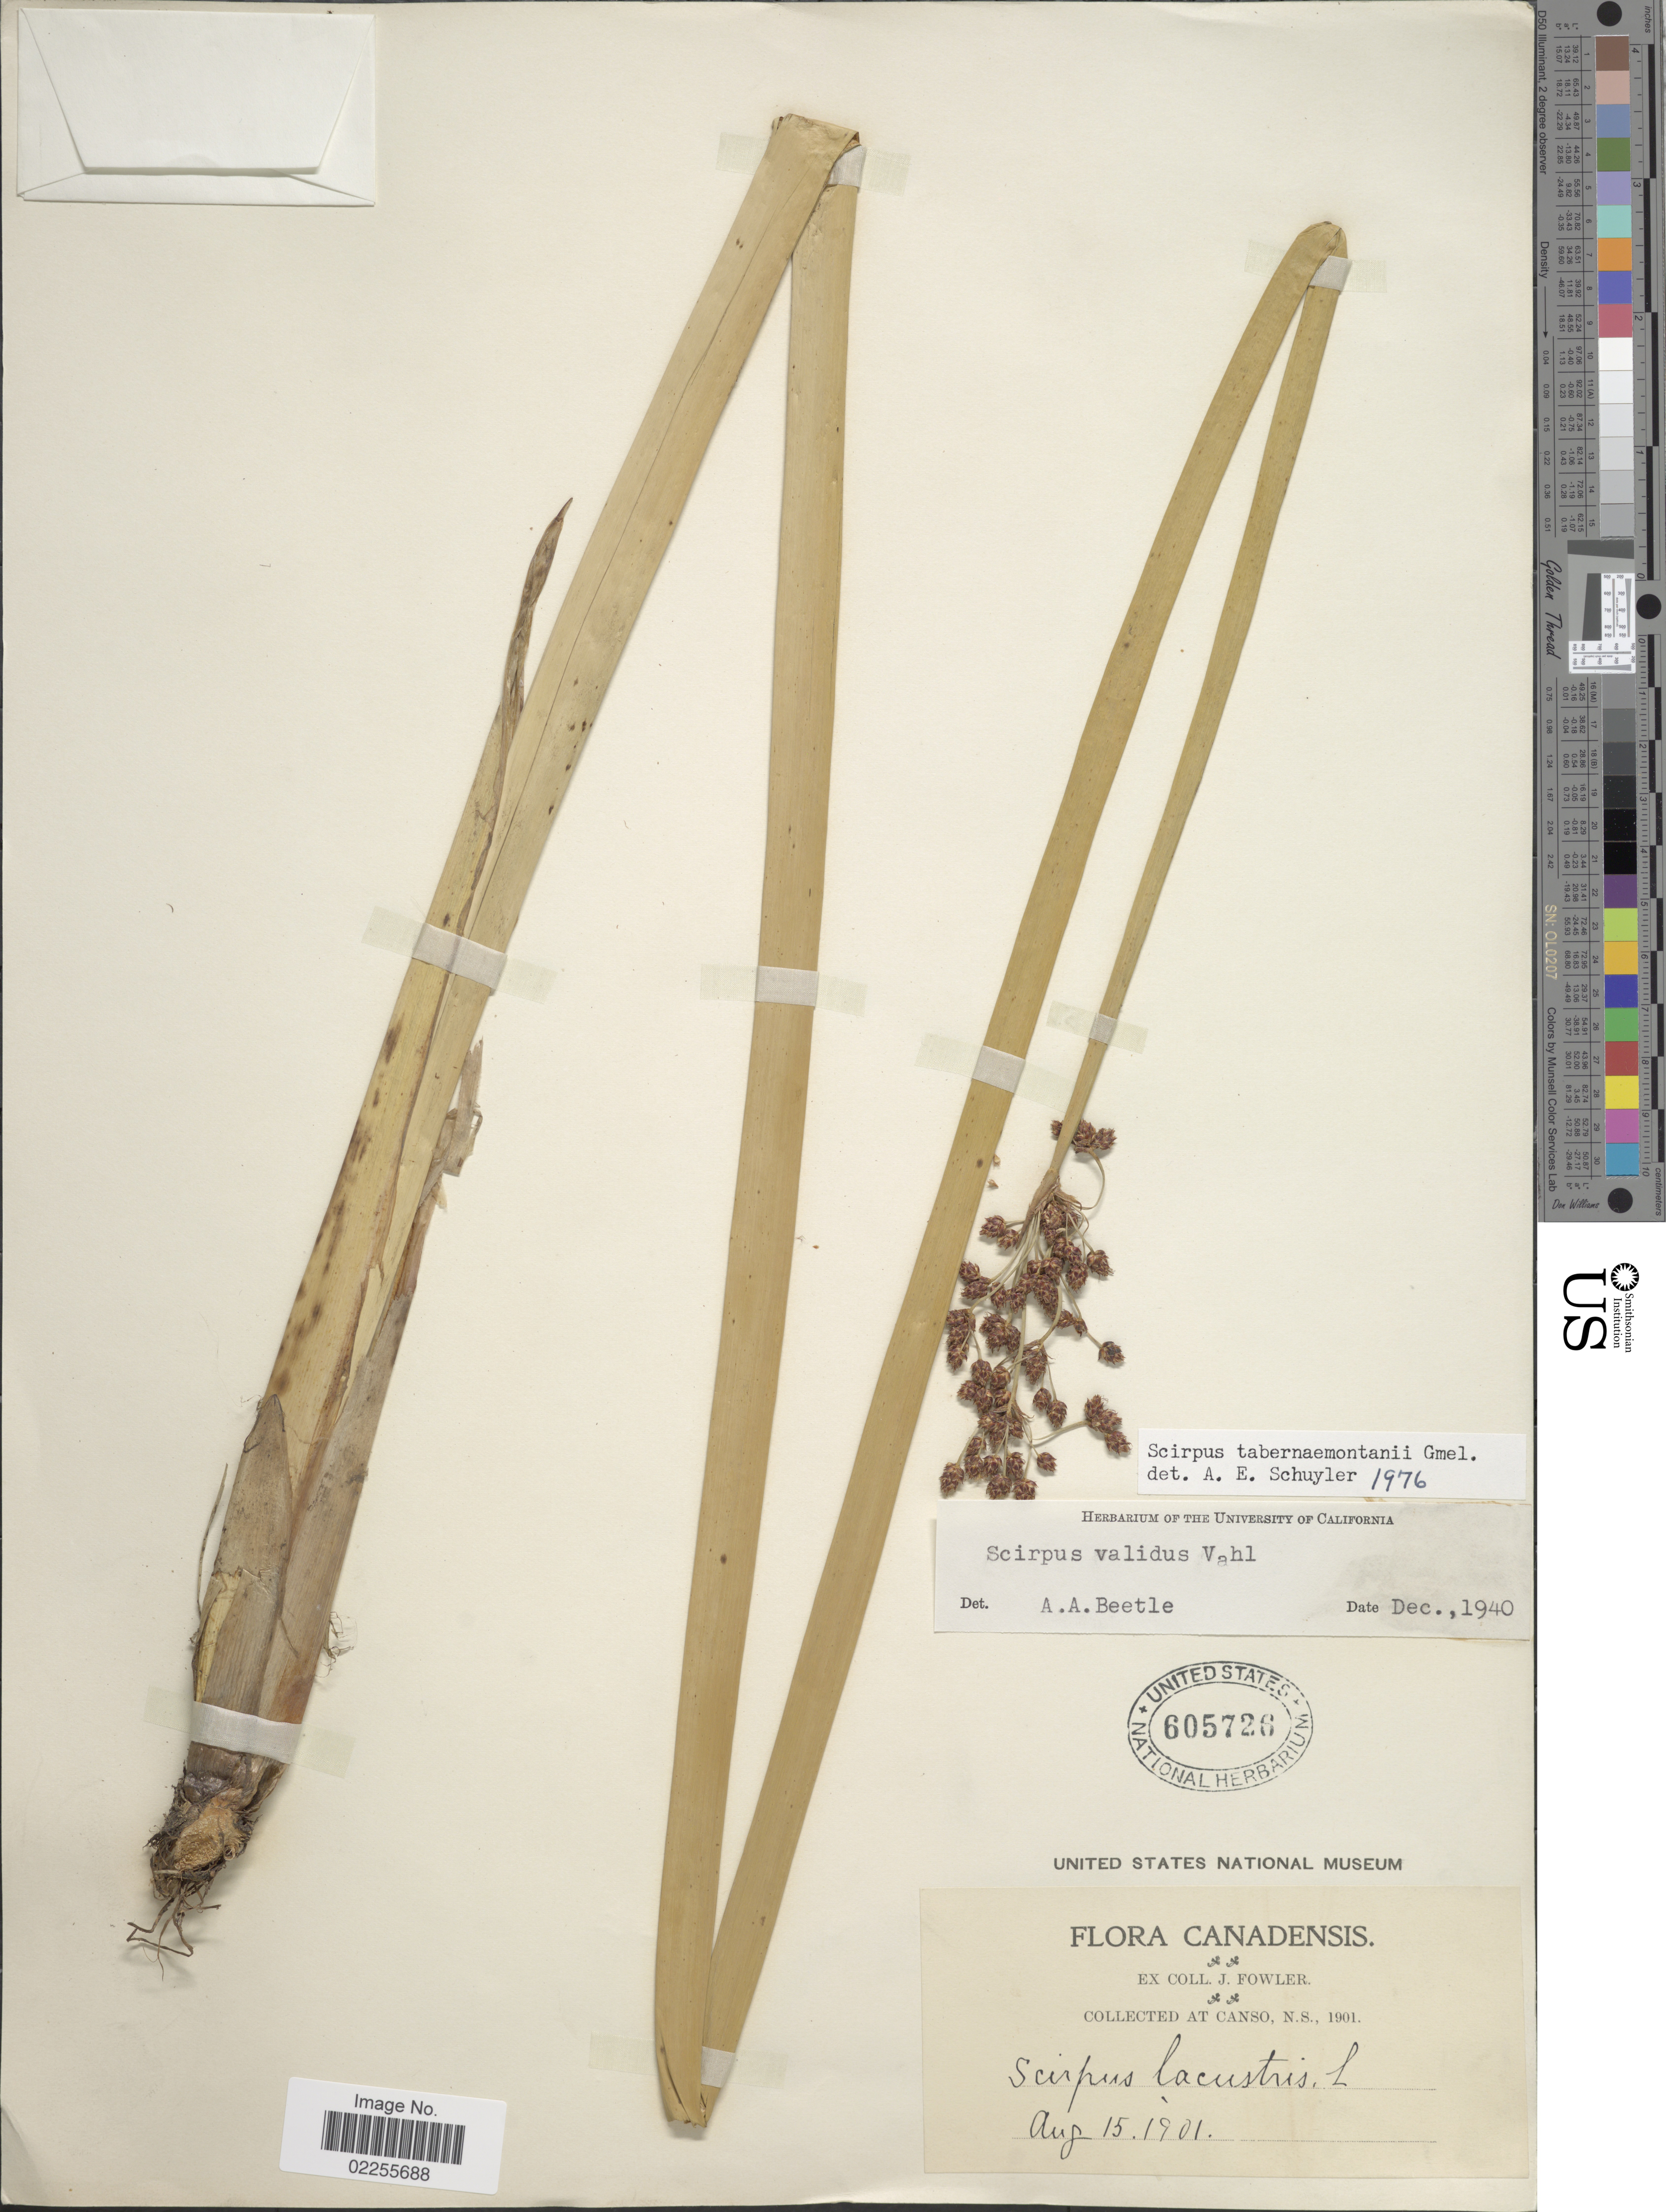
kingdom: Plantae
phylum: Tracheophyta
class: Liliopsida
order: Poales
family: Cyperaceae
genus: Schoenoplectus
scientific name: Schoenoplectus tabernaemontani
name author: (C.C. Gmel.) Palla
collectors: J. P. Fowler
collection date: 1901-08-15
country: Canada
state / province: Nova Scotia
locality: Canso, Canadensis.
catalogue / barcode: US 605726